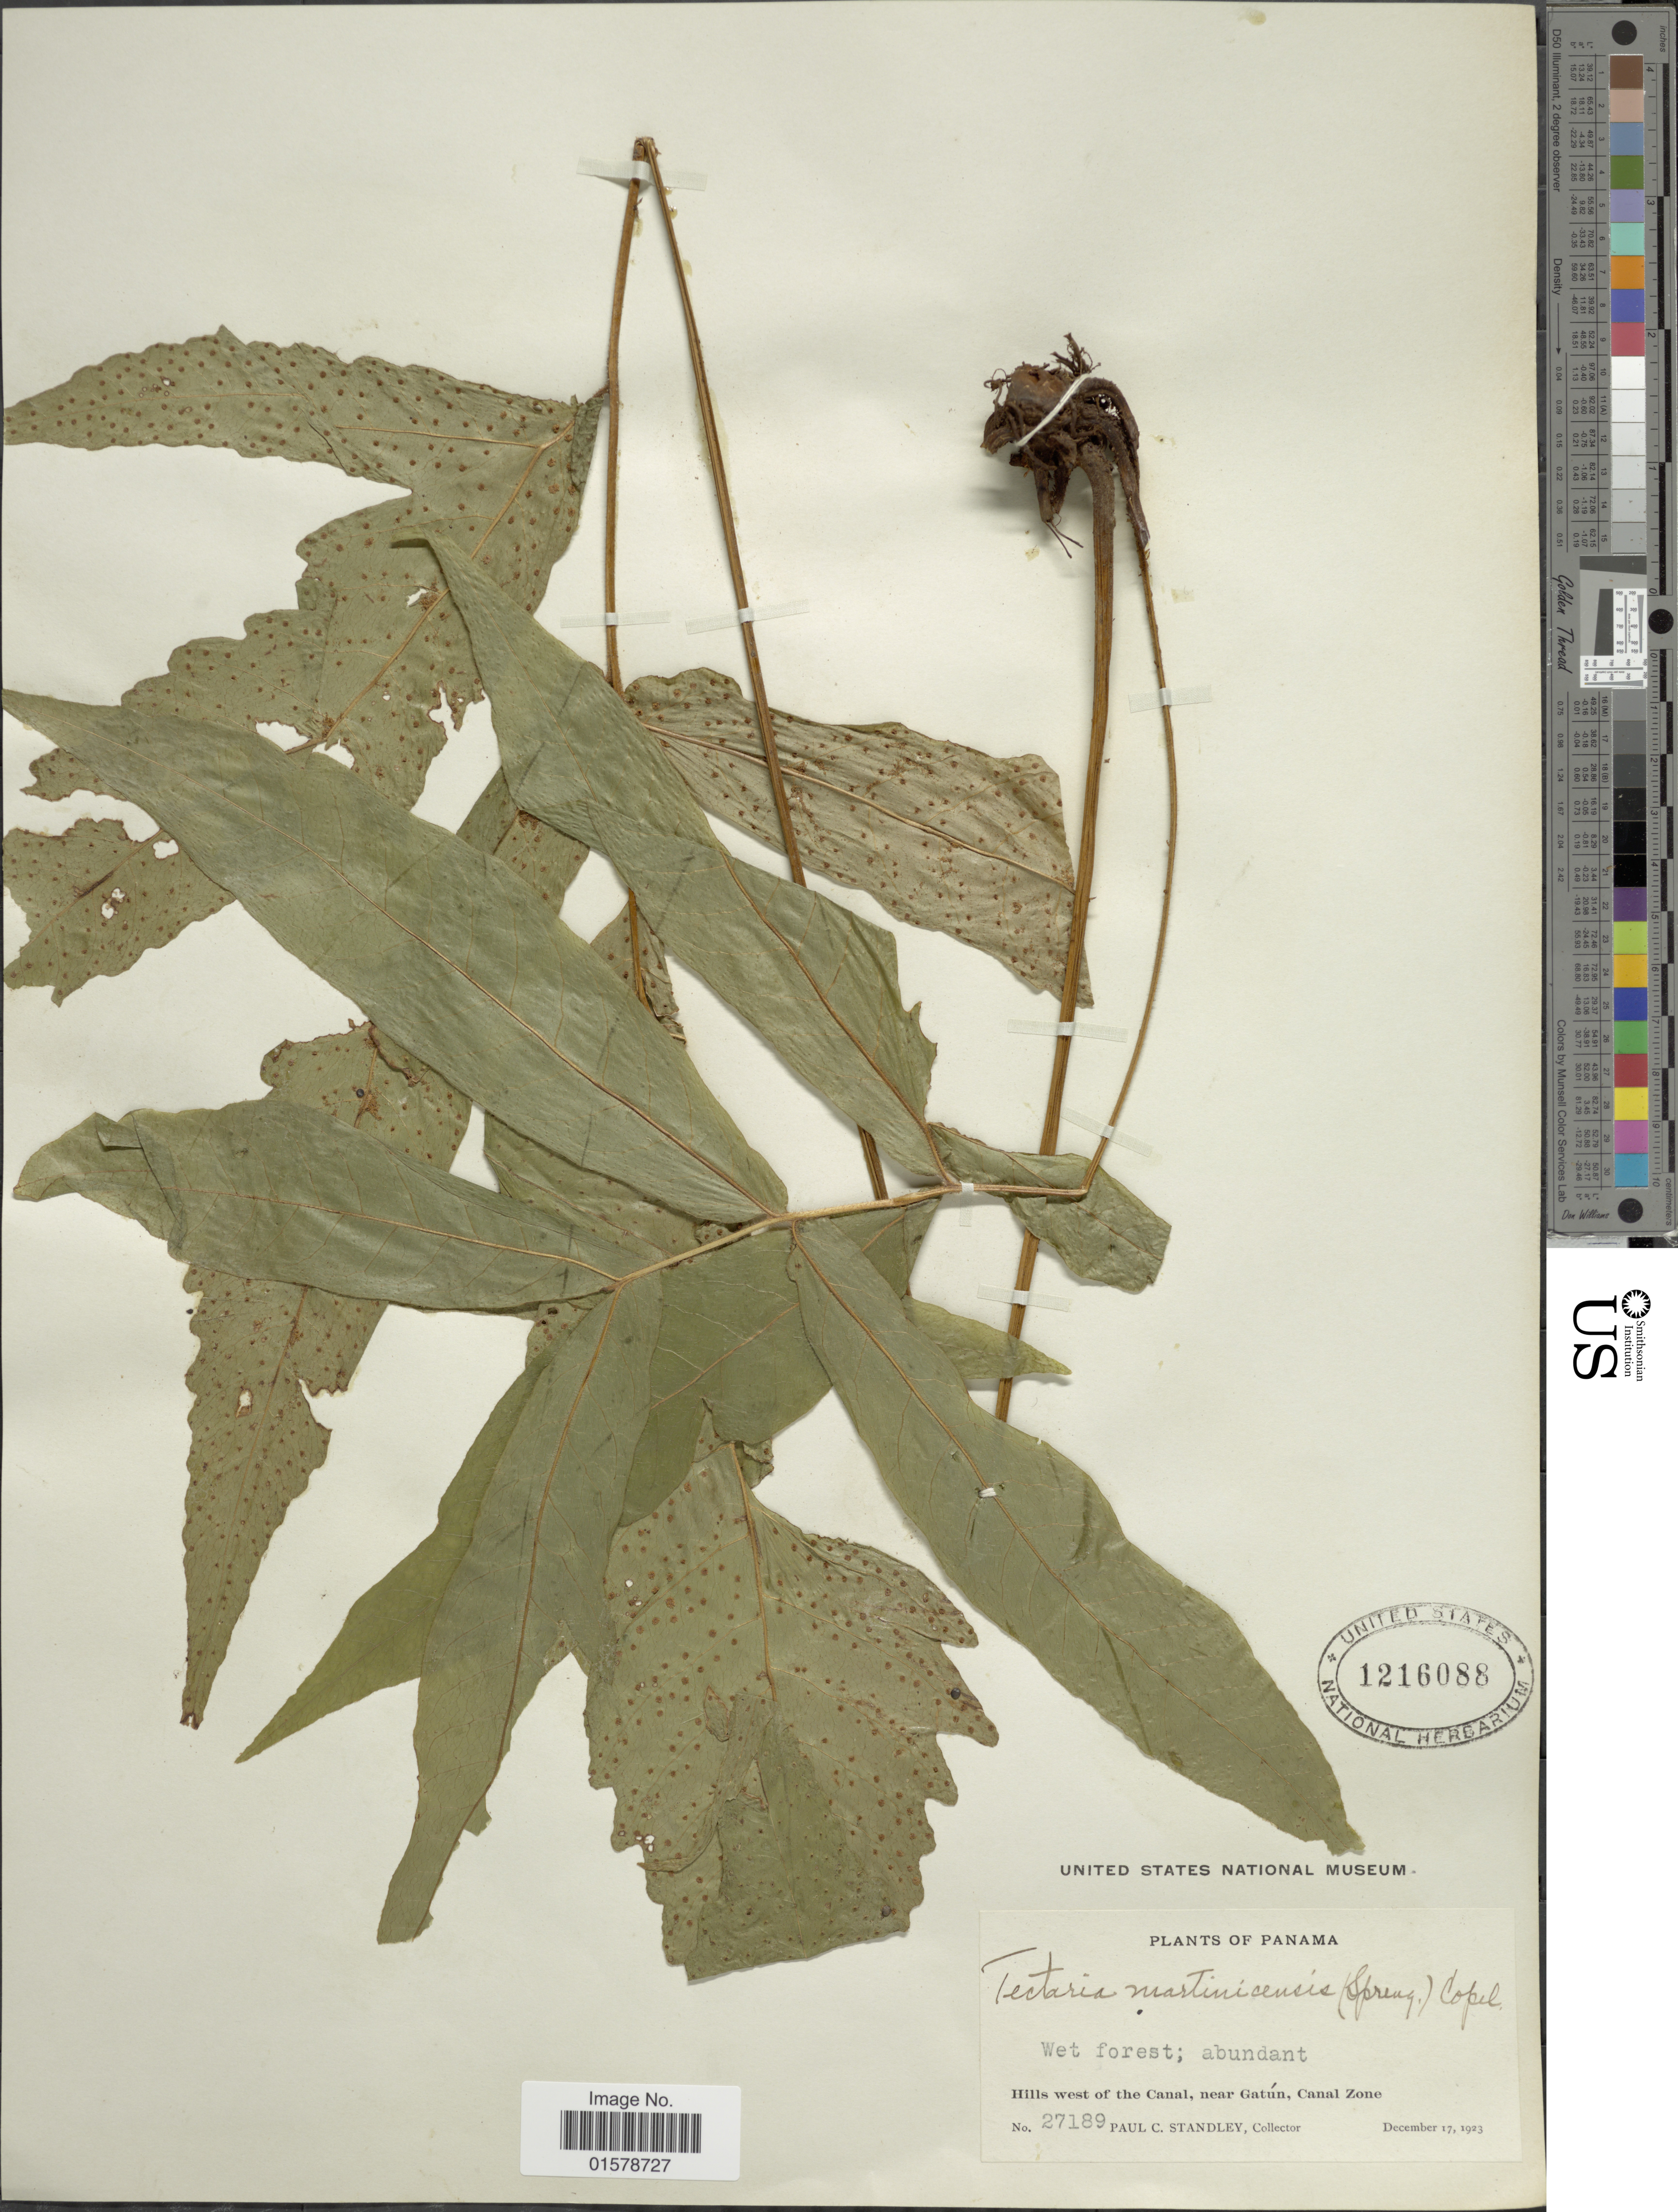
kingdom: Plantae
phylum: Tracheophyta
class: Polypodiopsida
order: Polypodiales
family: Tectariaceae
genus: Tectaria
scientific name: Tectaria pilosa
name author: (Fée) Maxon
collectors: P. C. Standley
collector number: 27189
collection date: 1923-12-12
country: Panama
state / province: Colón / Panamá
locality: Panama, Hills west of the Canal, near Gatun, Canal Zone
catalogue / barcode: US 1216088